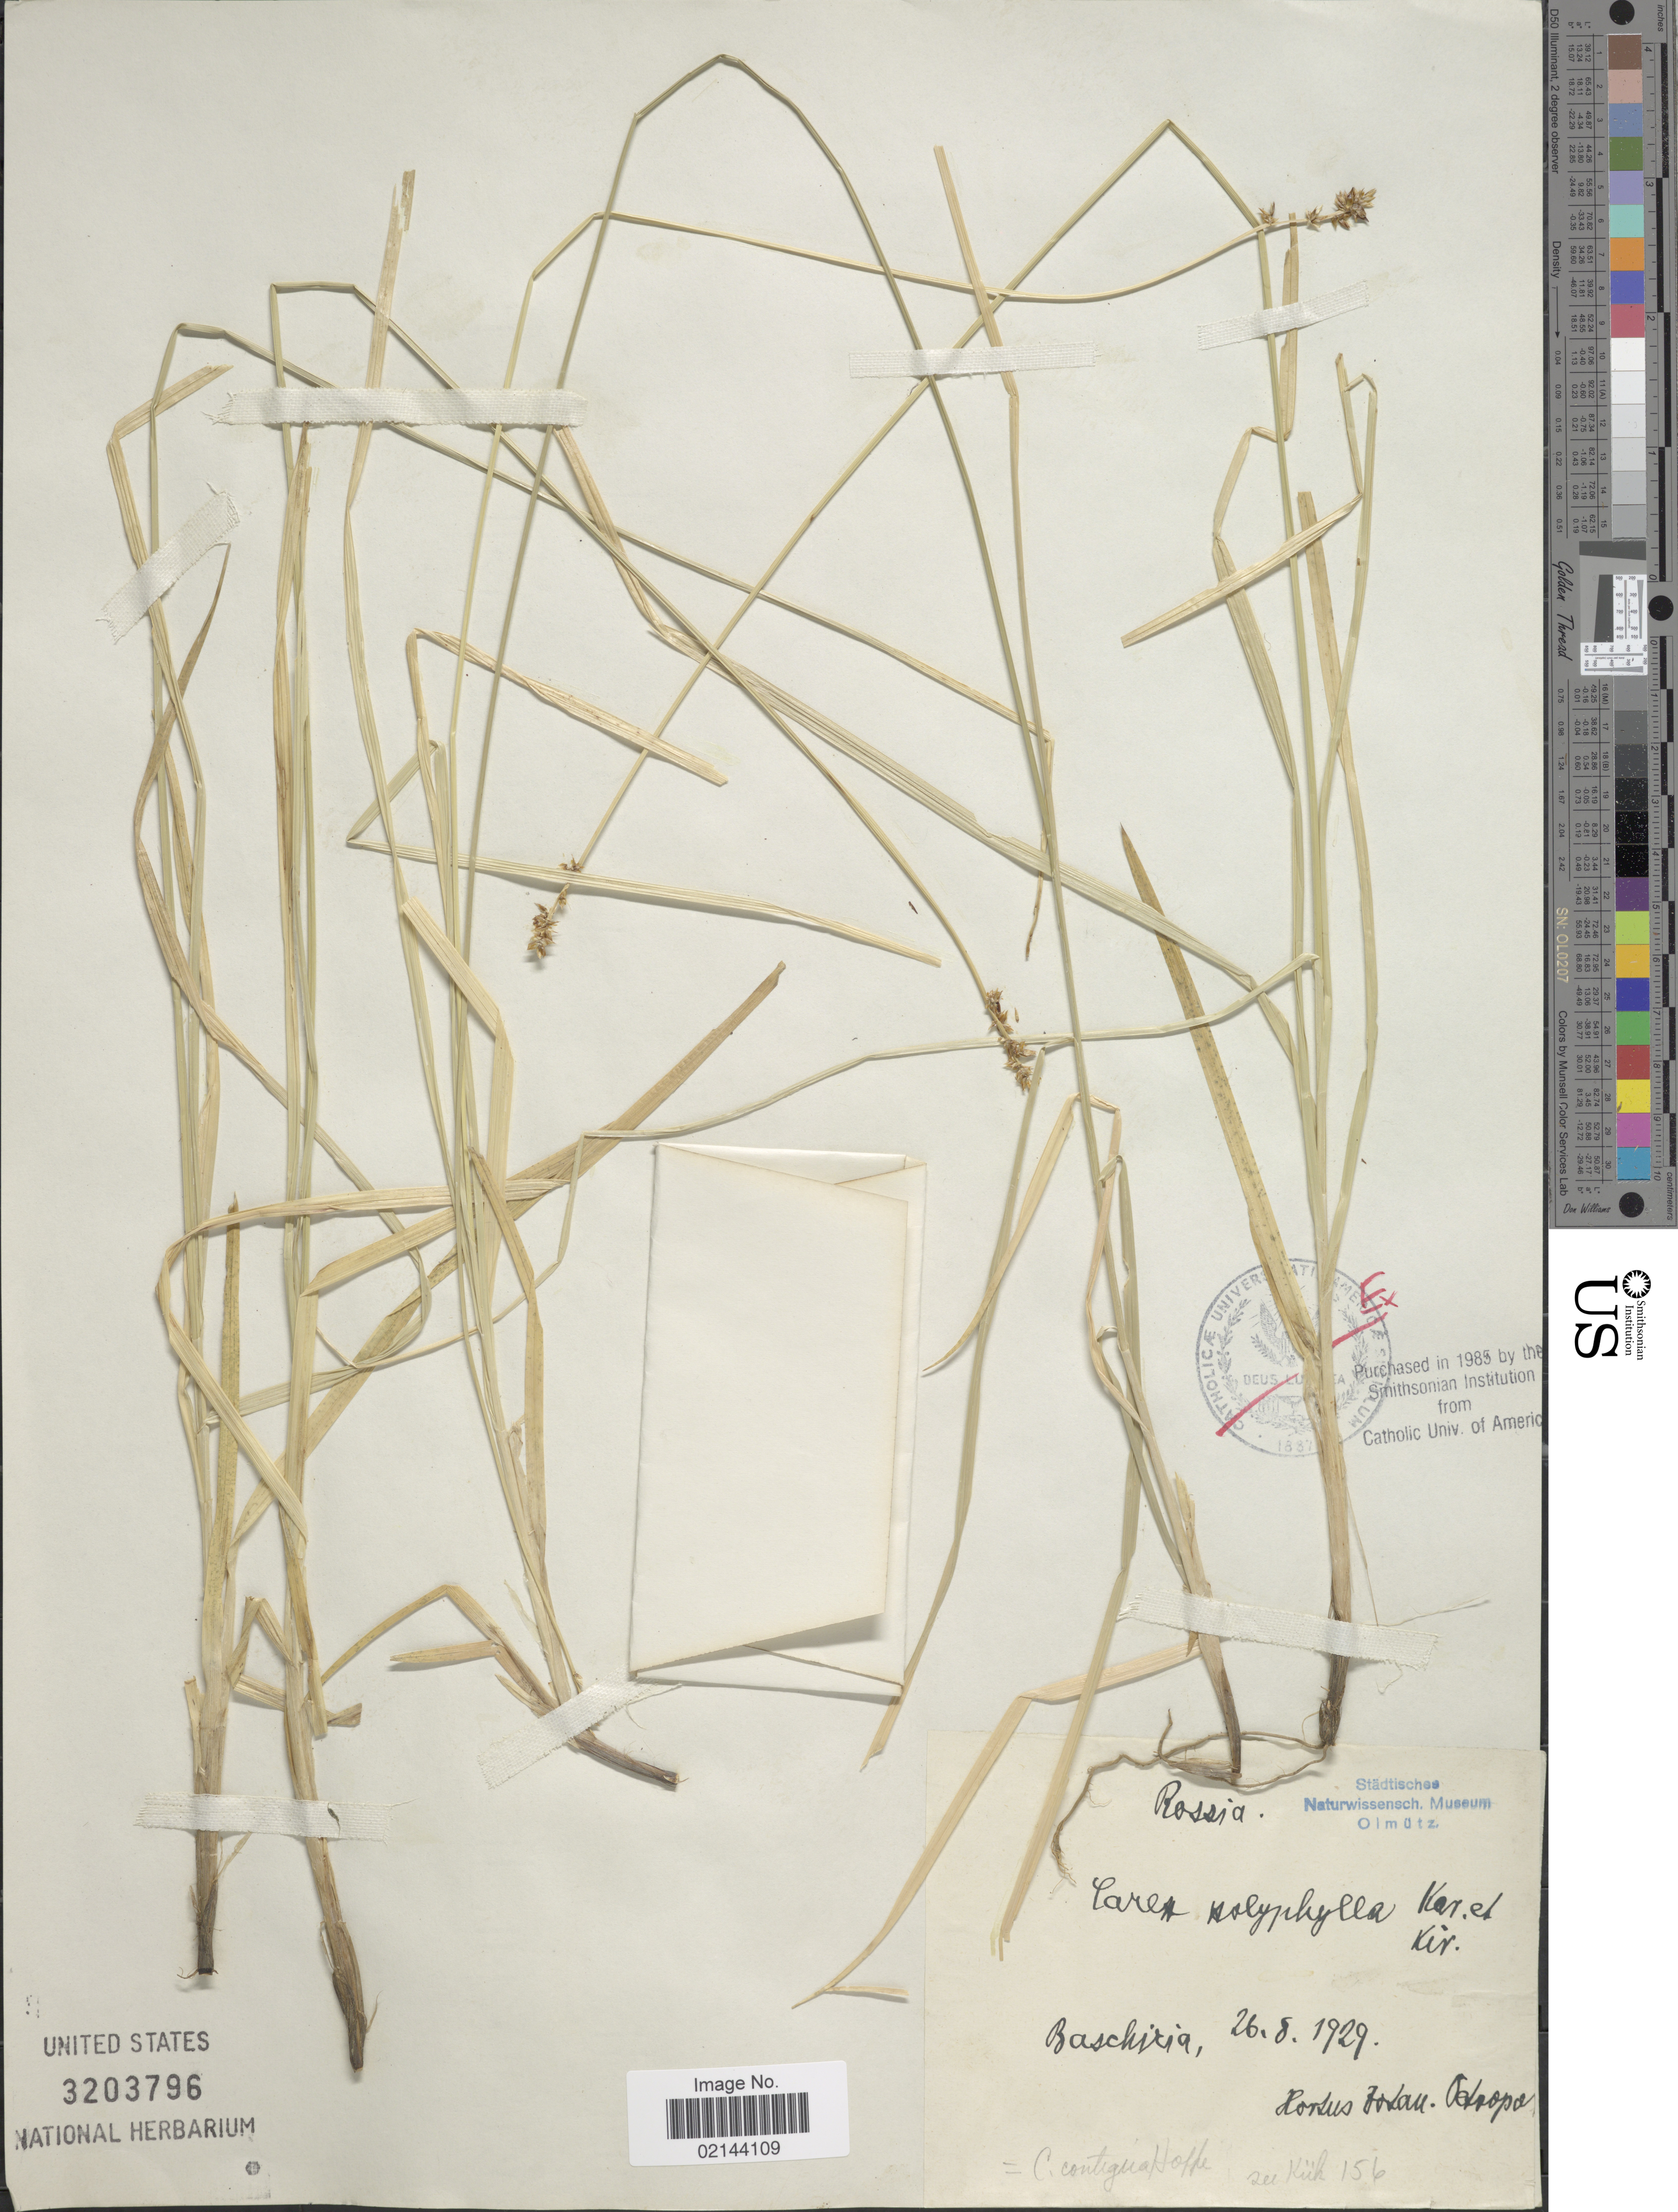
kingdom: Plantae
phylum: Tracheophyta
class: Liliopsida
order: Poales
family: Cyperaceae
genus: Carex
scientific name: Carex spicata subsp. spicata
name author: Huds.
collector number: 156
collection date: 1929-08-26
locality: Baschitia, Rossia [interpreted]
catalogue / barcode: US 3203796